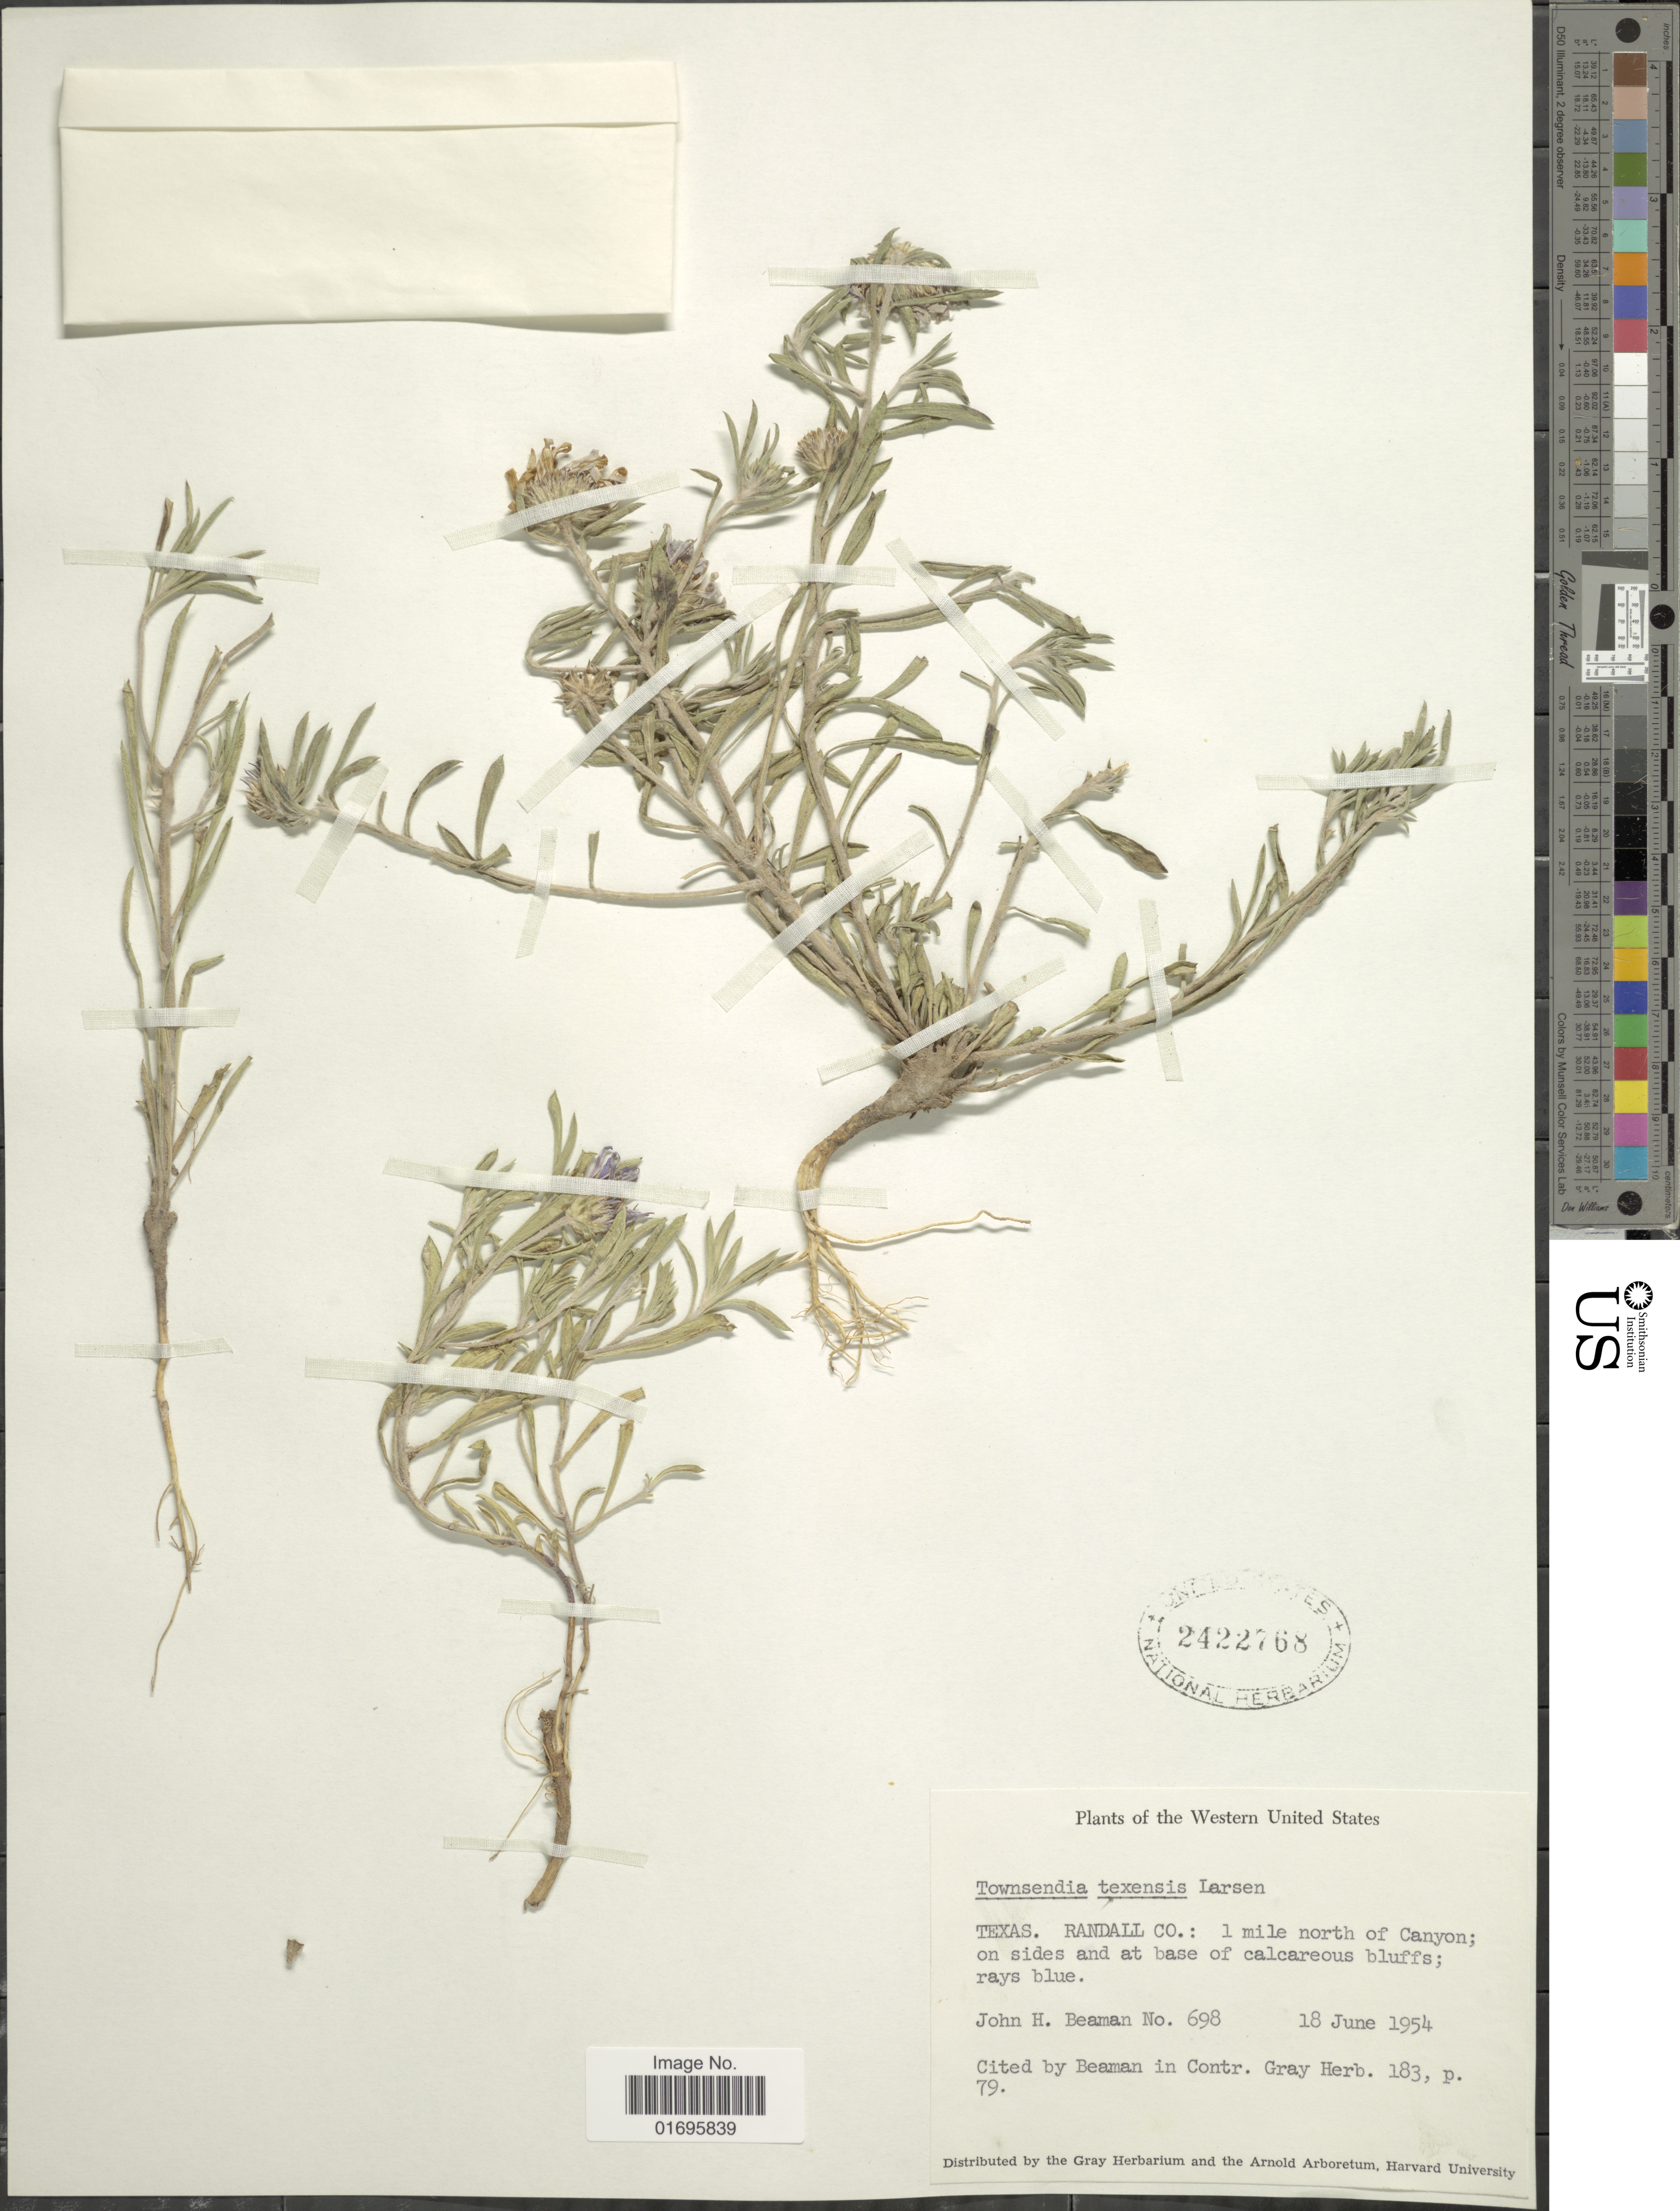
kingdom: Plantae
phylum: Tracheophyta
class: Magnoliopsida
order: Asterales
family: Asteraceae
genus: Townsendia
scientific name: Townsendia texensis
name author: Larsen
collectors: J. H. Beaman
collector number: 698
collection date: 1954-06-18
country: United States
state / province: Texas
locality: Texas. Randall Co.: 1 mile north of Canyon; on sides and at base of calcareous bluffs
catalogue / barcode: US 2422768